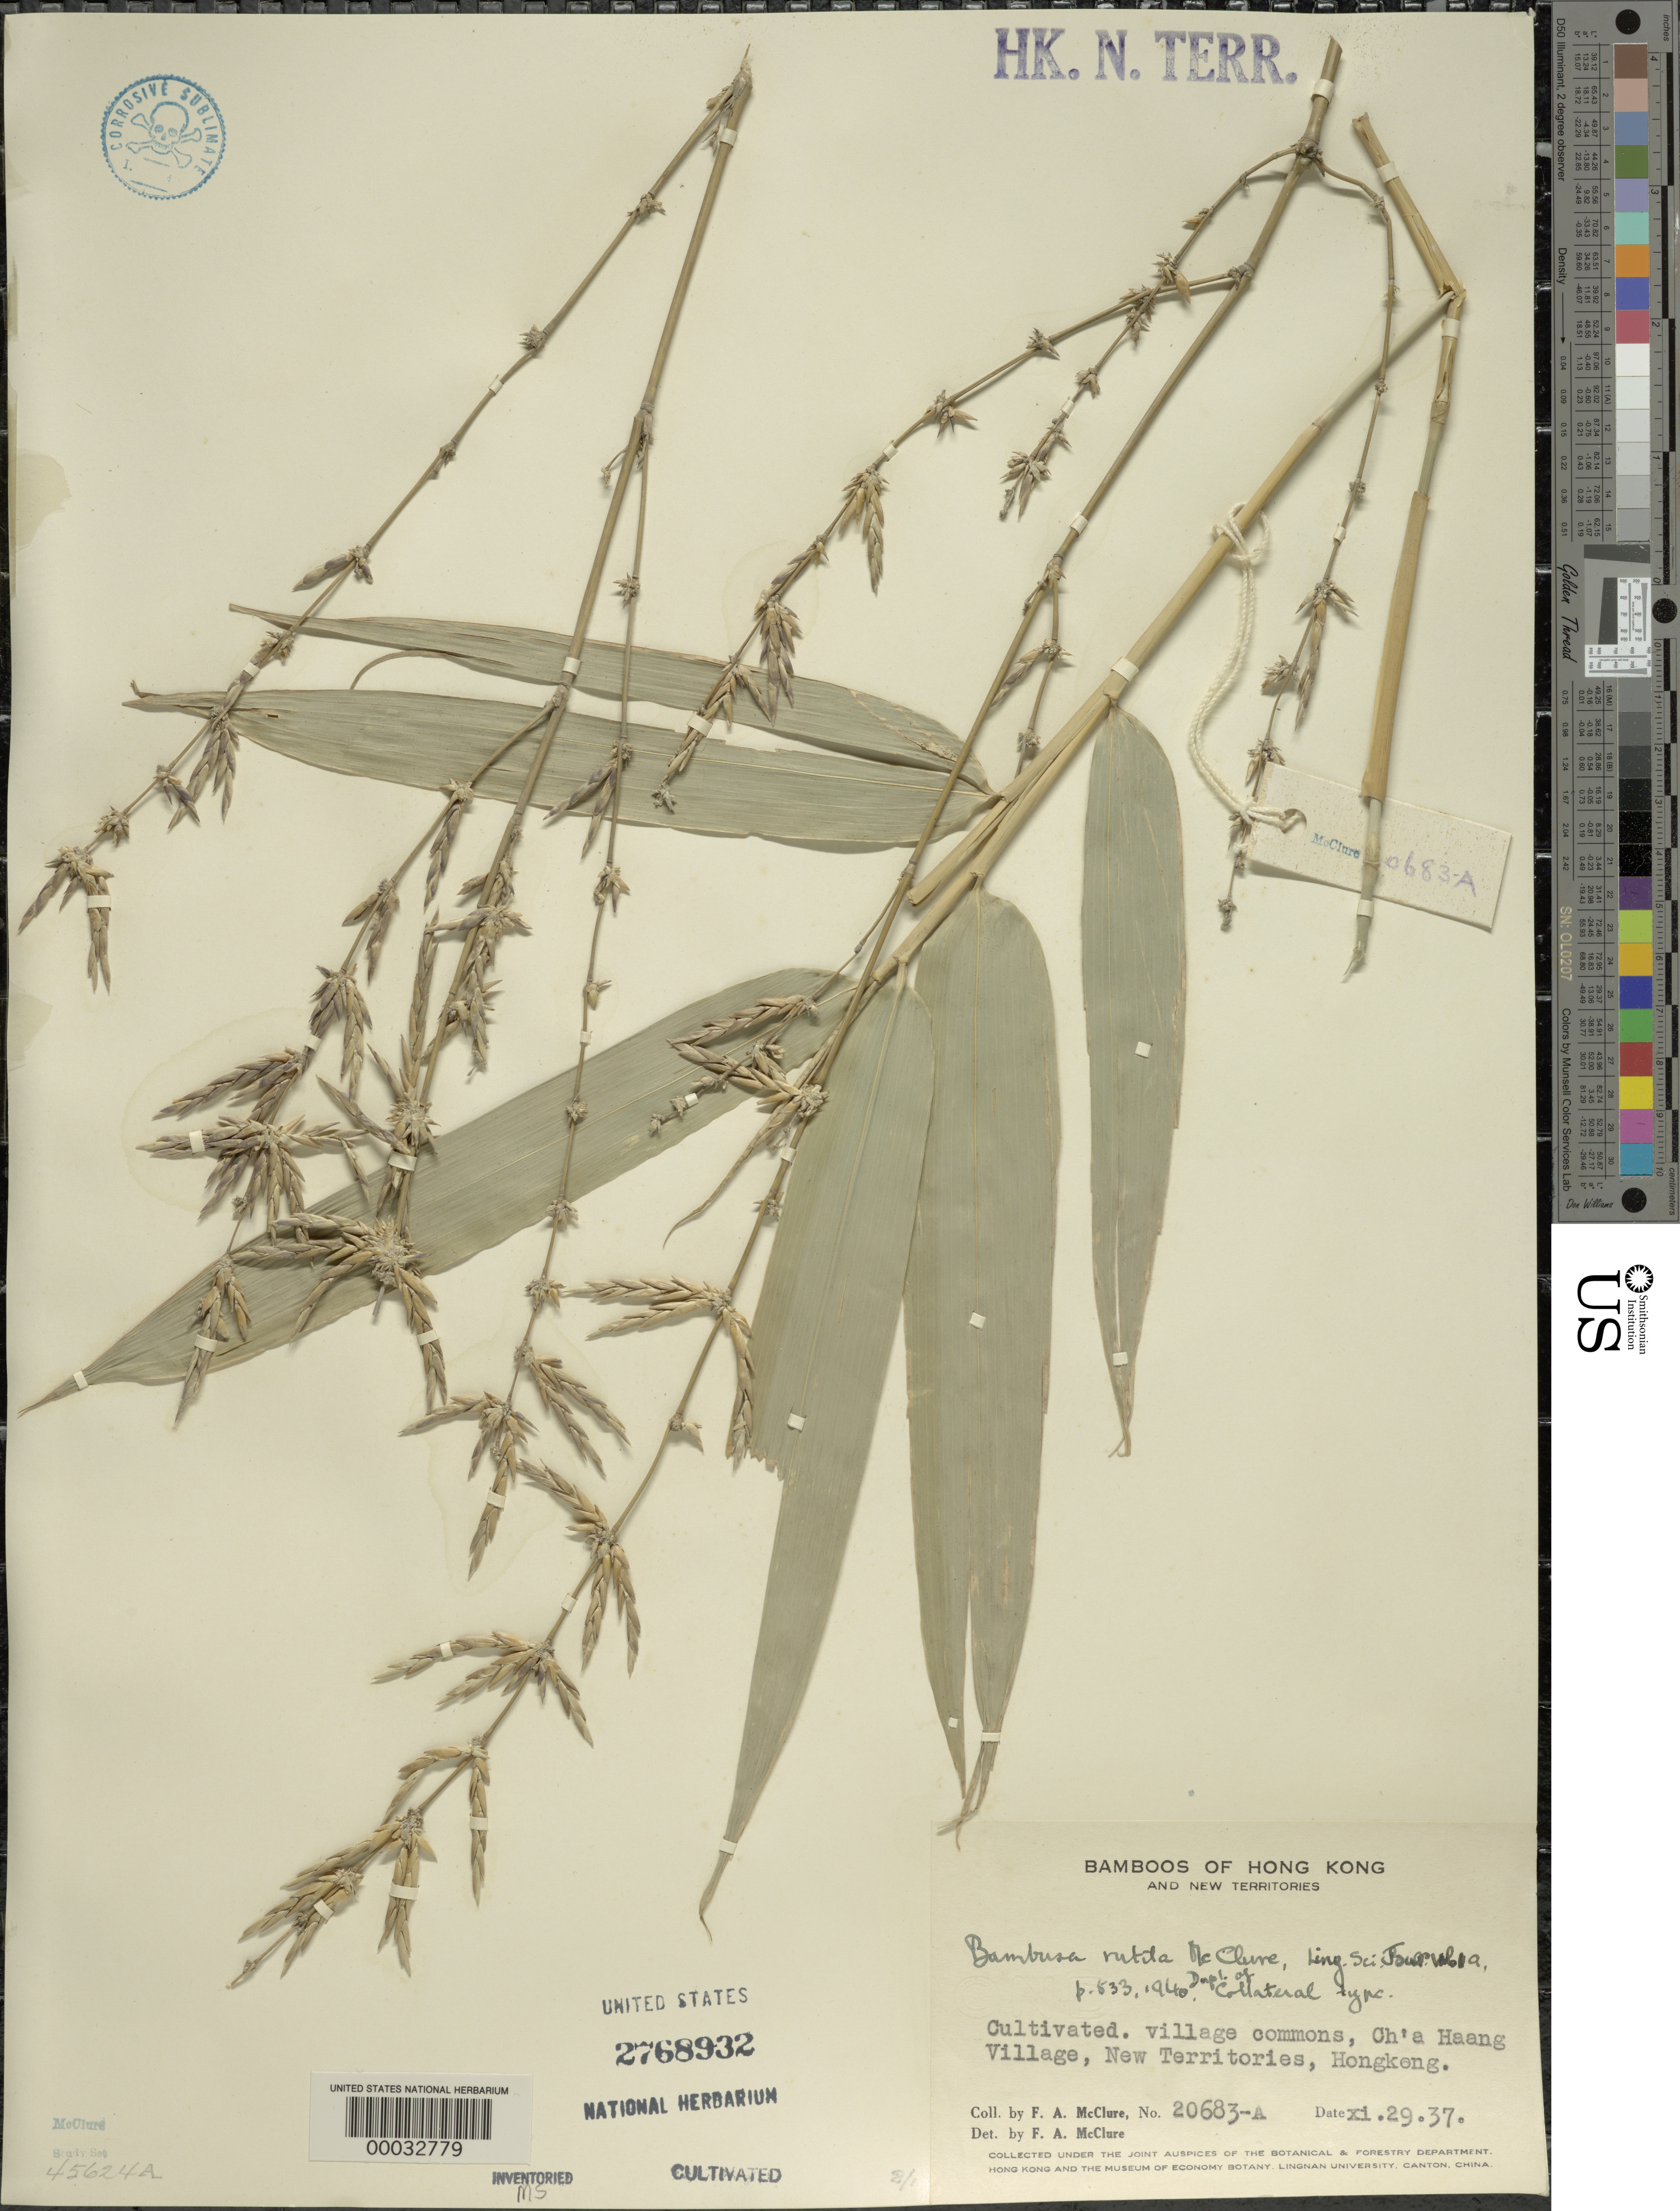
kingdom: Plantae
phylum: Tracheophyta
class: Liliopsida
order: Poales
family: Poaceae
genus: Bambusa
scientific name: Bambusa rutila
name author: McClure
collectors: F. A. McClure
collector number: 20683 A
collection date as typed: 29 Oct 1937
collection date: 1937-10-29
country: China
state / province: Hong Kong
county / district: New Territories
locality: Ch'a haan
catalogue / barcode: US 2768932